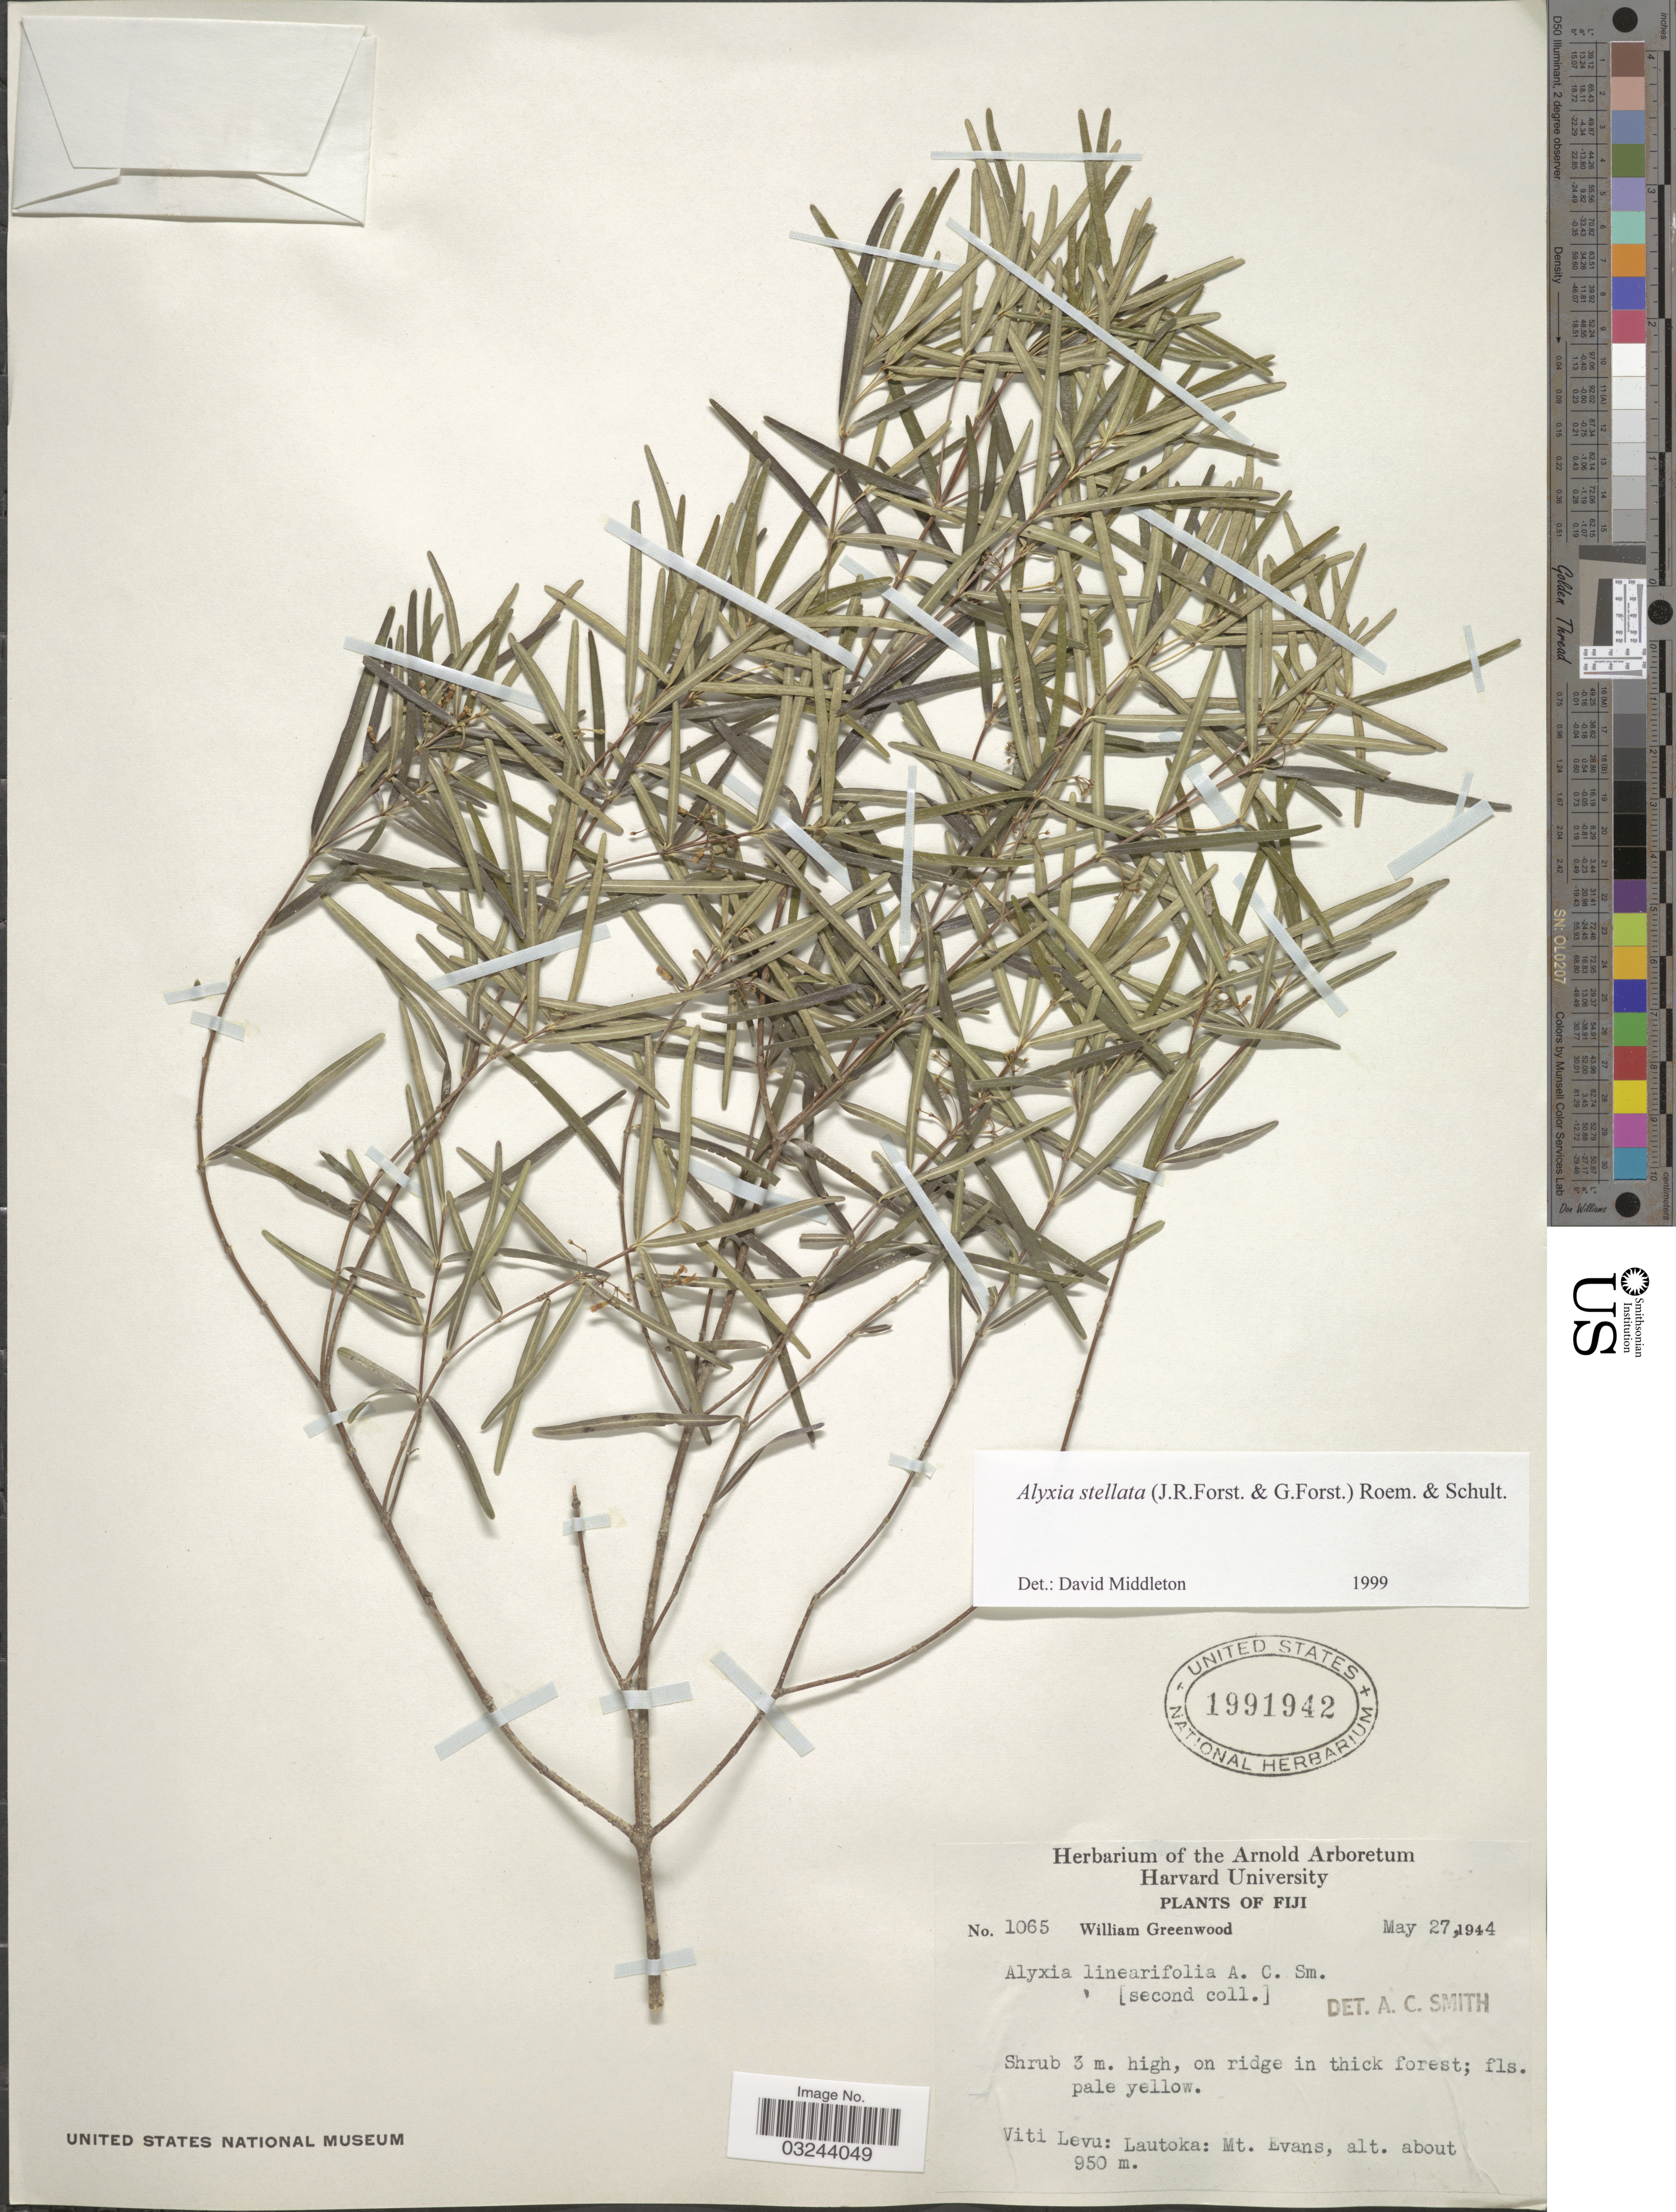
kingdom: Plantae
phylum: Tracheophyta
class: Magnoliopsida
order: Gentianales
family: Apocynaceae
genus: Alyxia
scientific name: Alyxia stellata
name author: (J.R. Forst. & G. Forst.) Roem. & Schult.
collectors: W. Greenwood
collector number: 1065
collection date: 1944-05-27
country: Fiji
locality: Viti Levu: Lautoka: Mt. Evans.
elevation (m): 950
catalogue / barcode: US 1991942